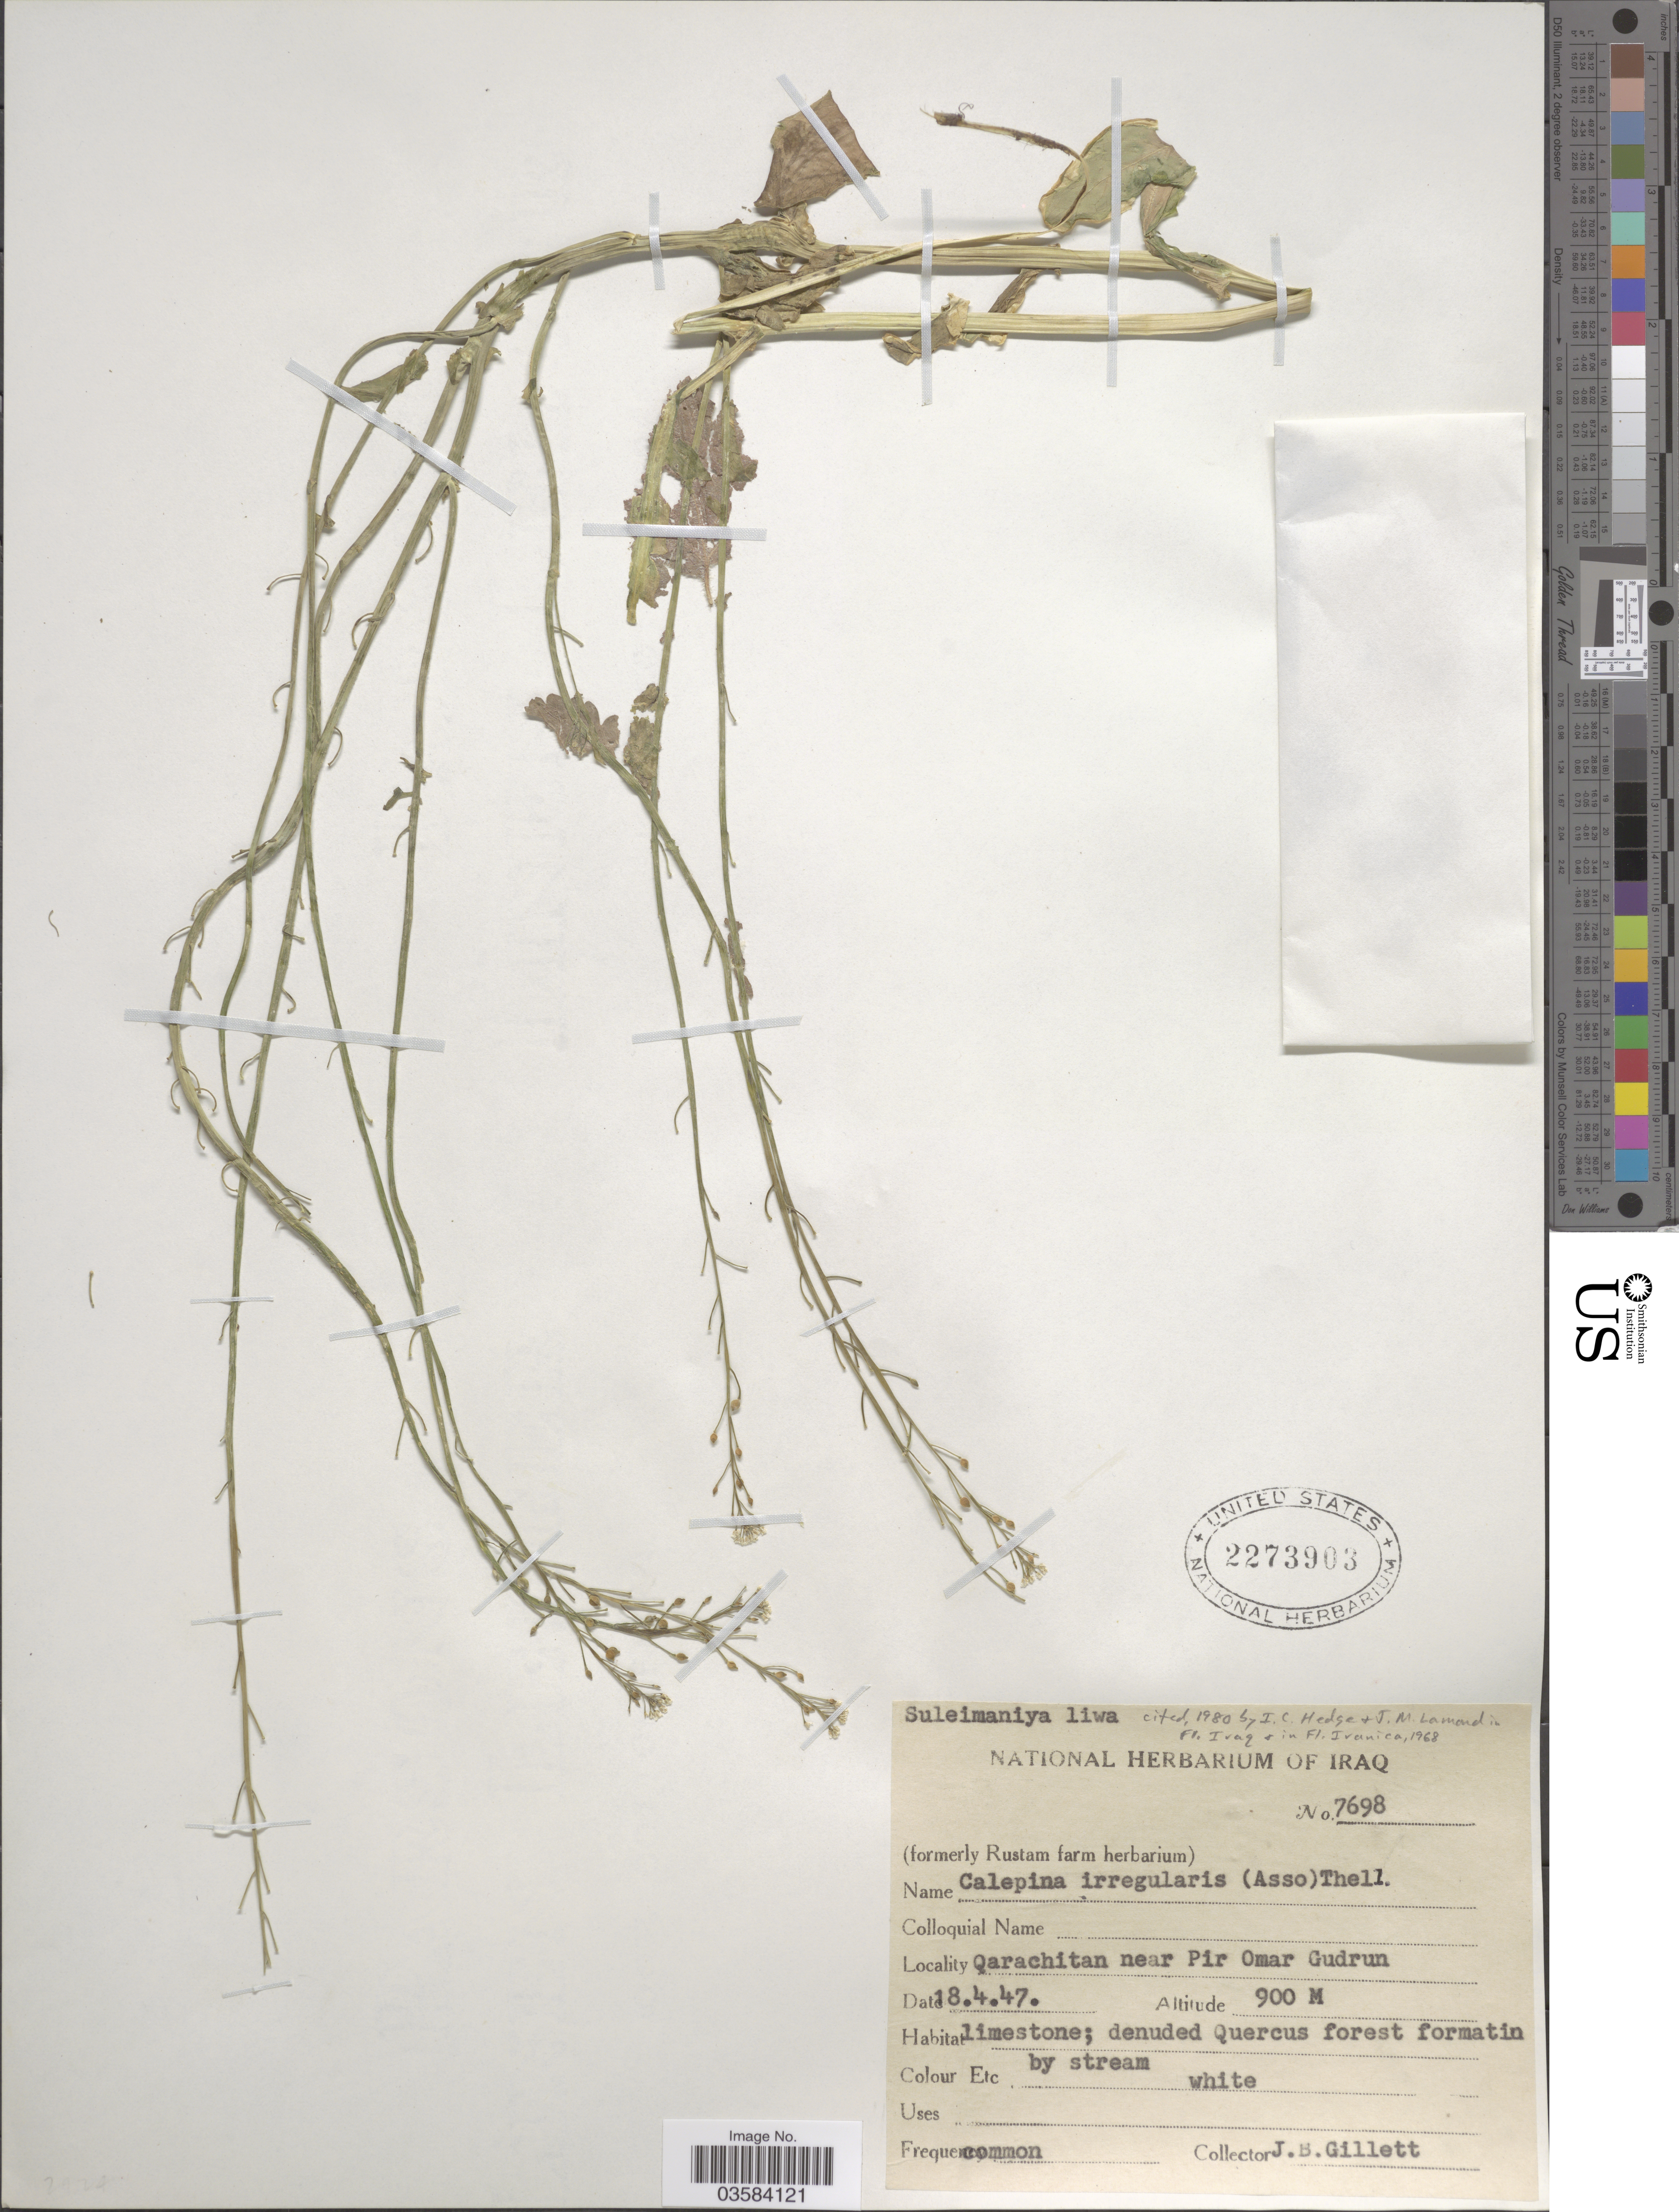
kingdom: Plantae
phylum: Tracheophyta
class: Magnoliopsida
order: Brassicales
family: Brassicaceae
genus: Calepina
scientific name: Calepina irregularis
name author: (Asso) Thell.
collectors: J. B. Gillett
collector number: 7698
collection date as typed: Transcribed d/m/y: 18/4/47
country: Iraq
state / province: As Sulaymānīyah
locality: Suleimaniya liwa. Qarachitan near Pir Omar Gudrun.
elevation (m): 900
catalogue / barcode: US 2273903